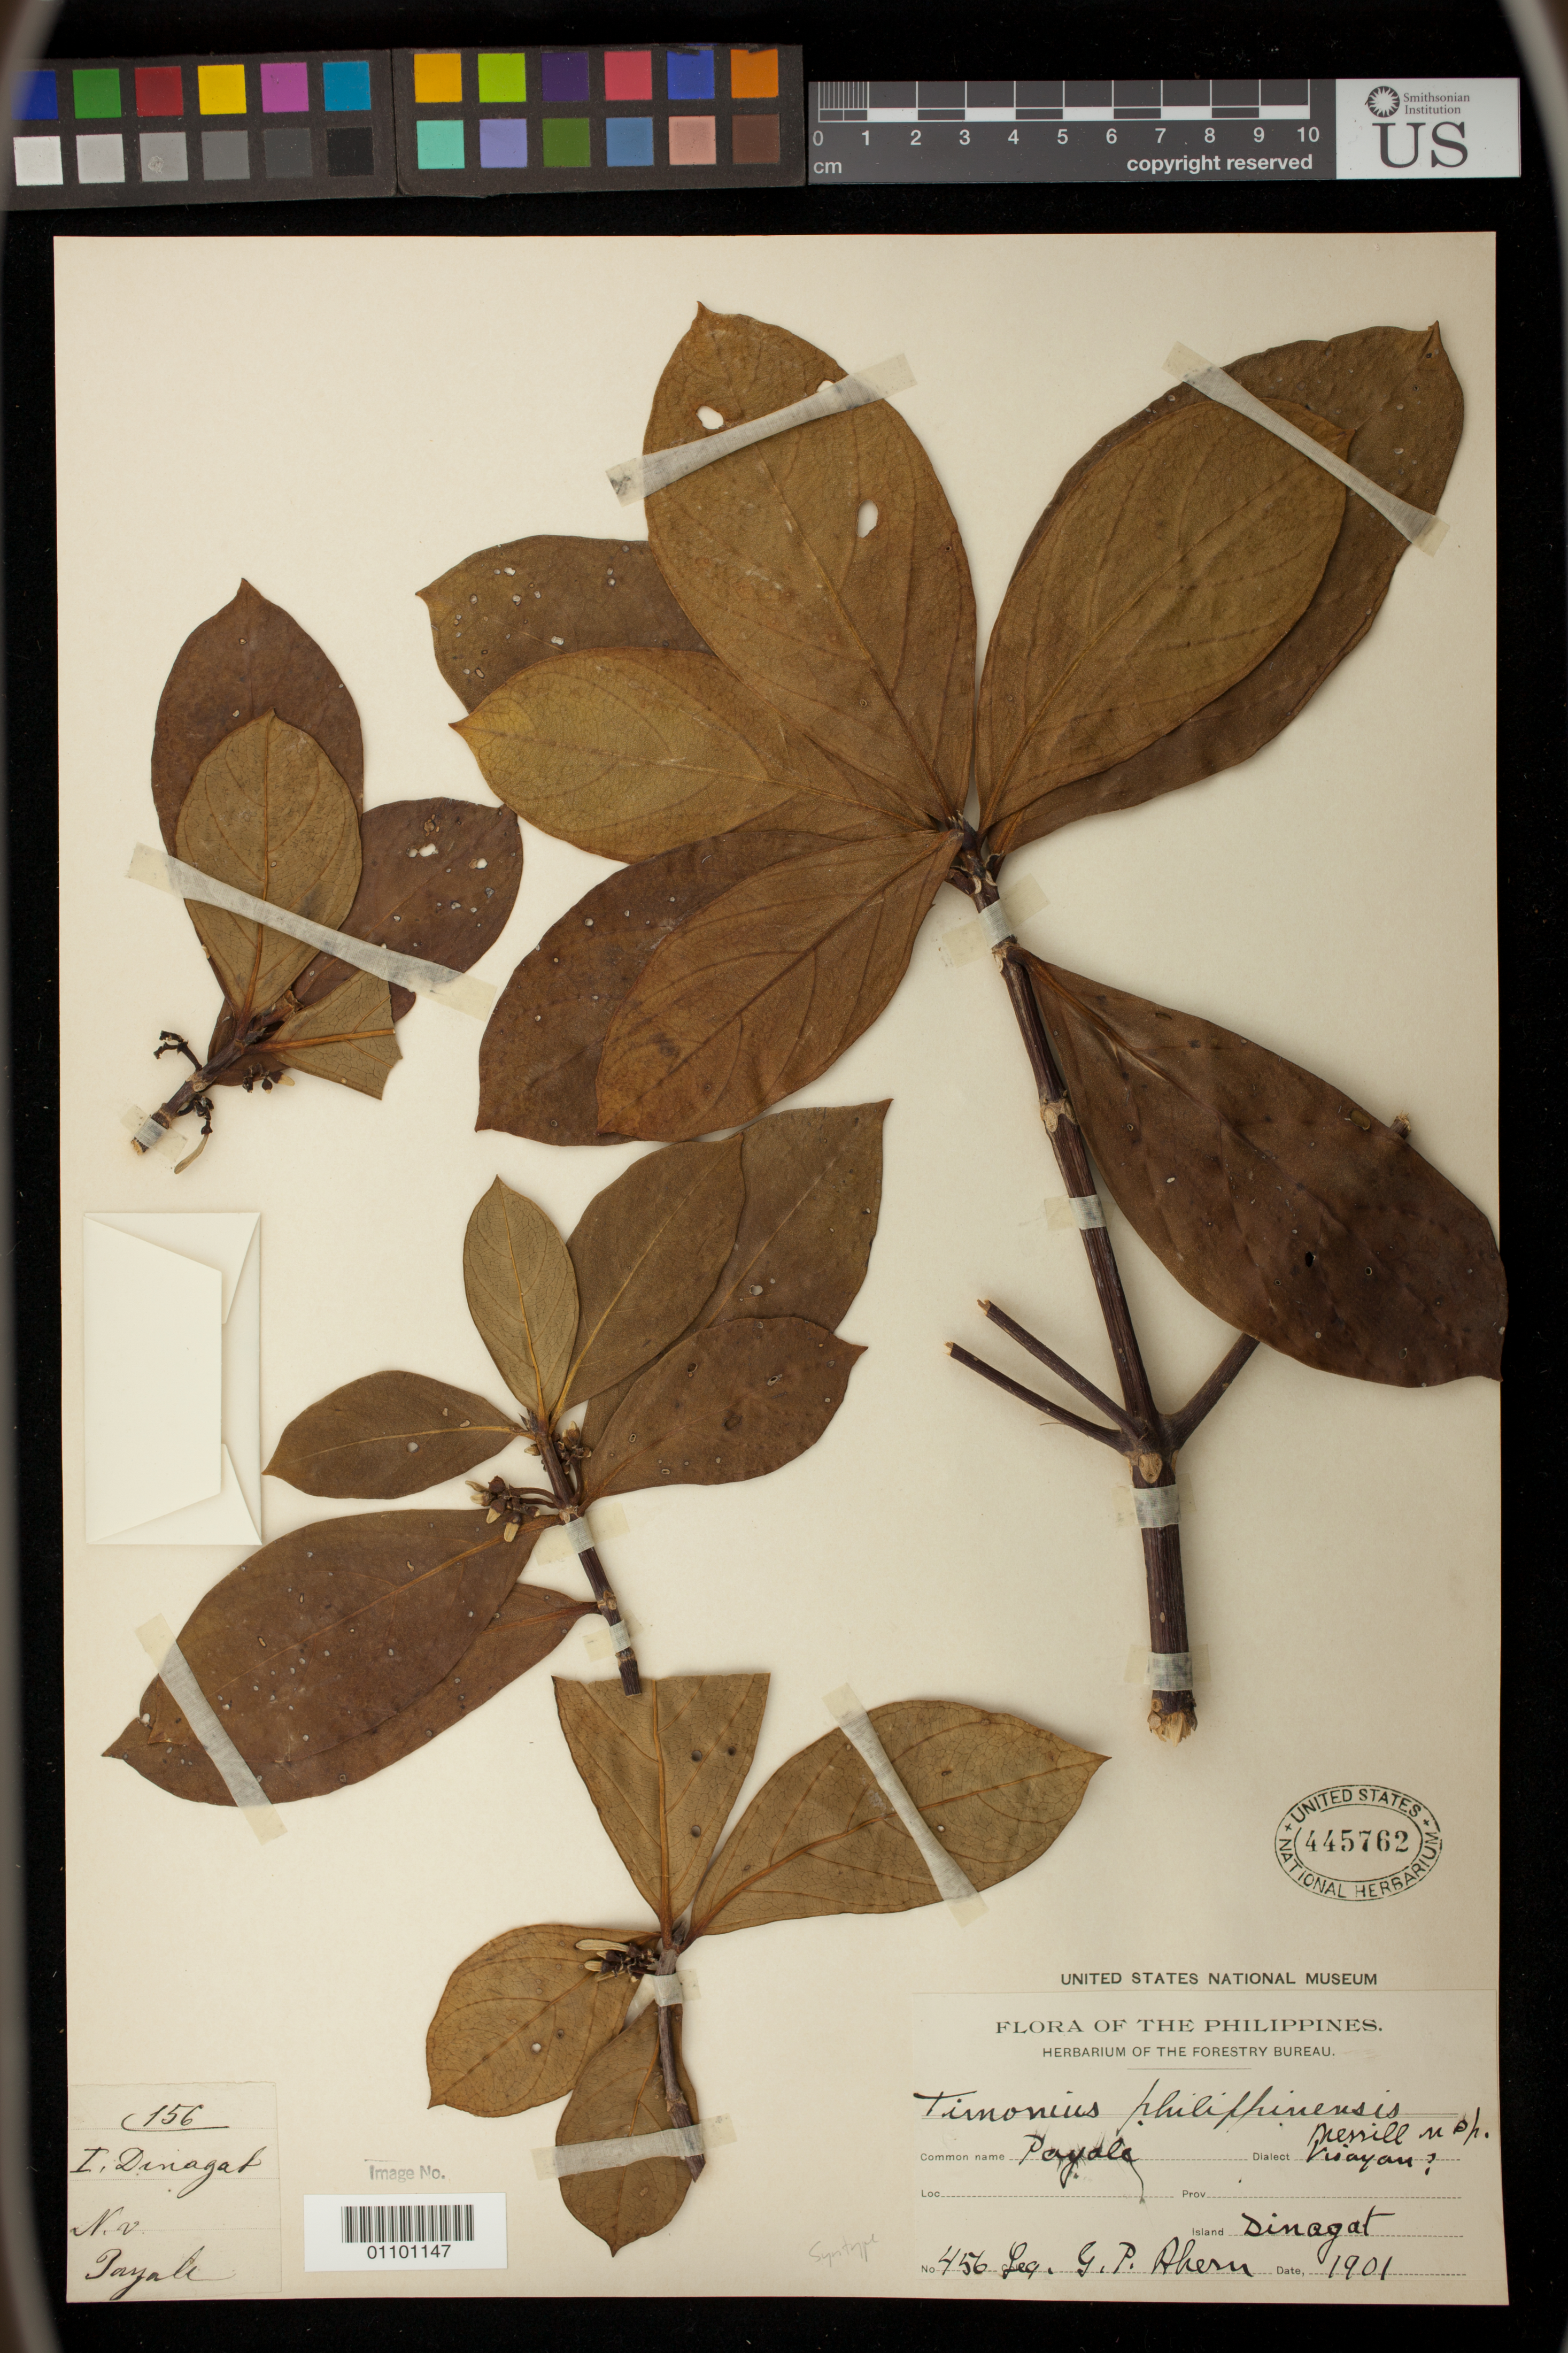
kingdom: Plantae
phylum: Tracheophyta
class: Magnoliopsida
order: Gentianales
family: Rubiaceae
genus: Timonius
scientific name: Timonius philippinensis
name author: Merr.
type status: Syntype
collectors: G. Ahern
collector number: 456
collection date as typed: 1901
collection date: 1901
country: Philippines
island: Dinagat Island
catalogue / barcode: US 445762